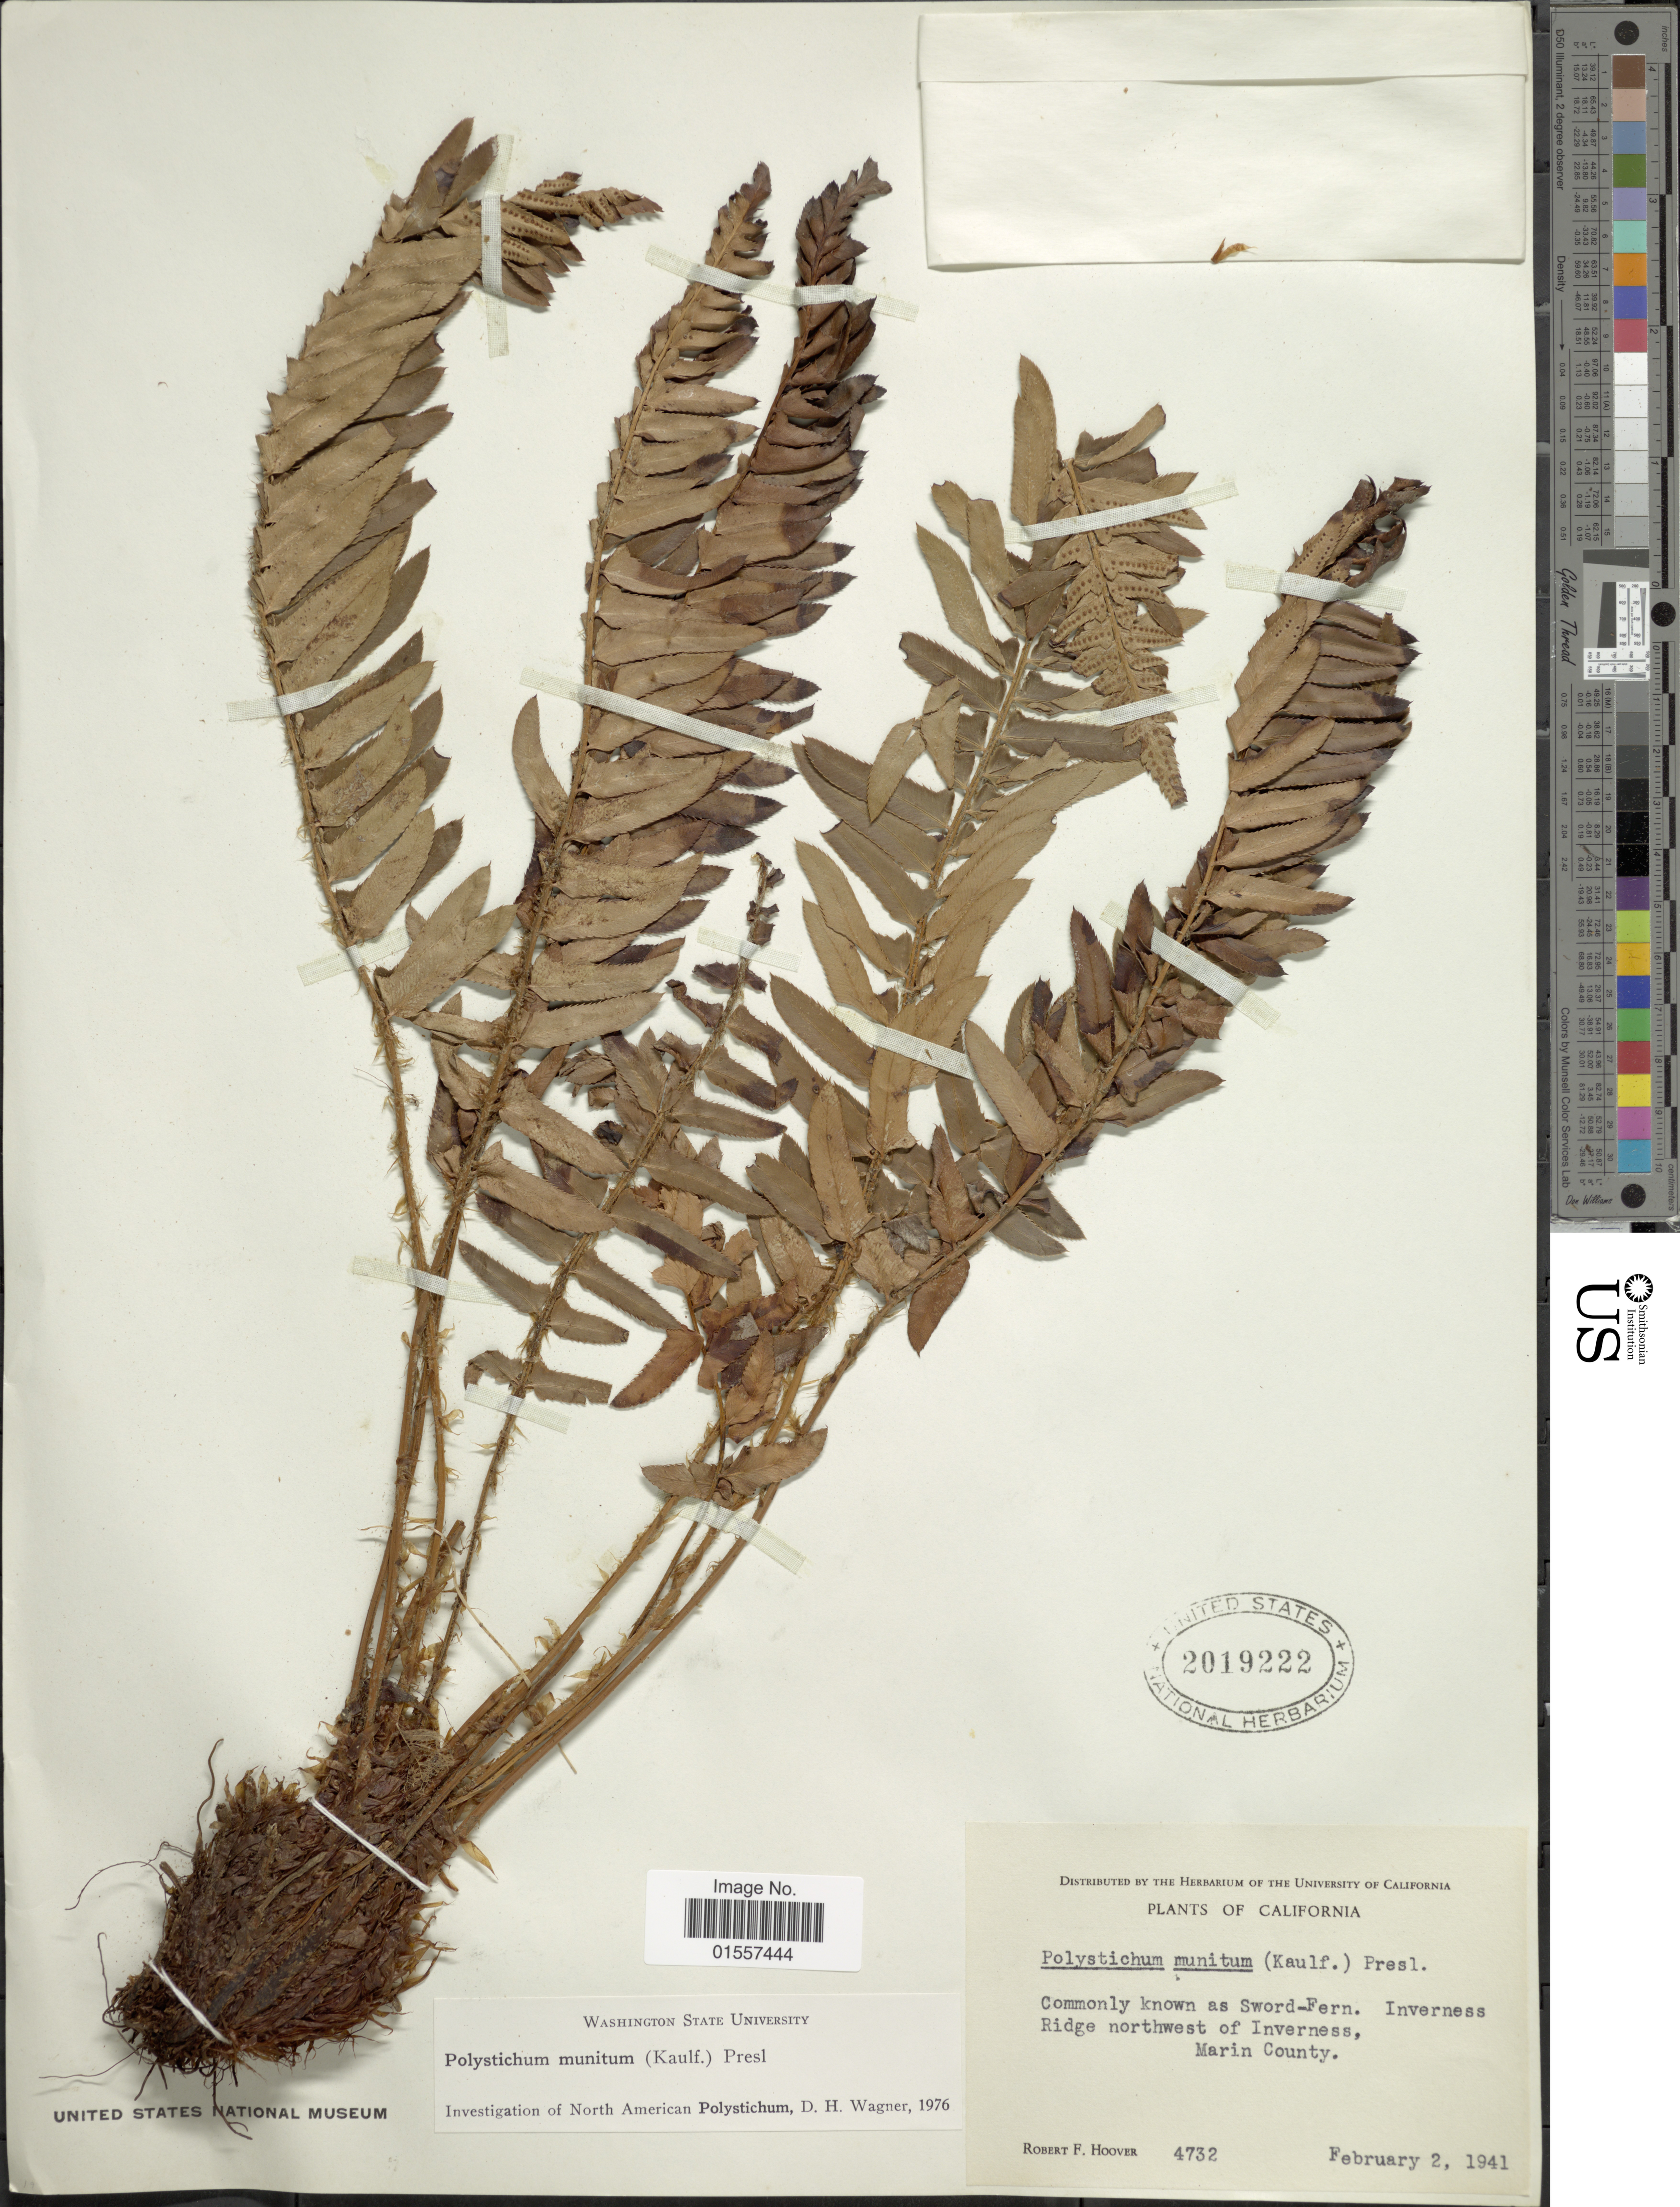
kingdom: Plantae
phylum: Tracheophyta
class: Polypodiopsida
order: Polypodiales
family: Dryopteridaceae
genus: Polystichum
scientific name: Polystichum munitum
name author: (Kaulf.) C. Presl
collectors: R. F. Hoover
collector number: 4732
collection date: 1941-02-02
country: United States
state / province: California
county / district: Marin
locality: California, Inverness Ridge northwest of Inverness, Marin County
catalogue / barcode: US 2019222